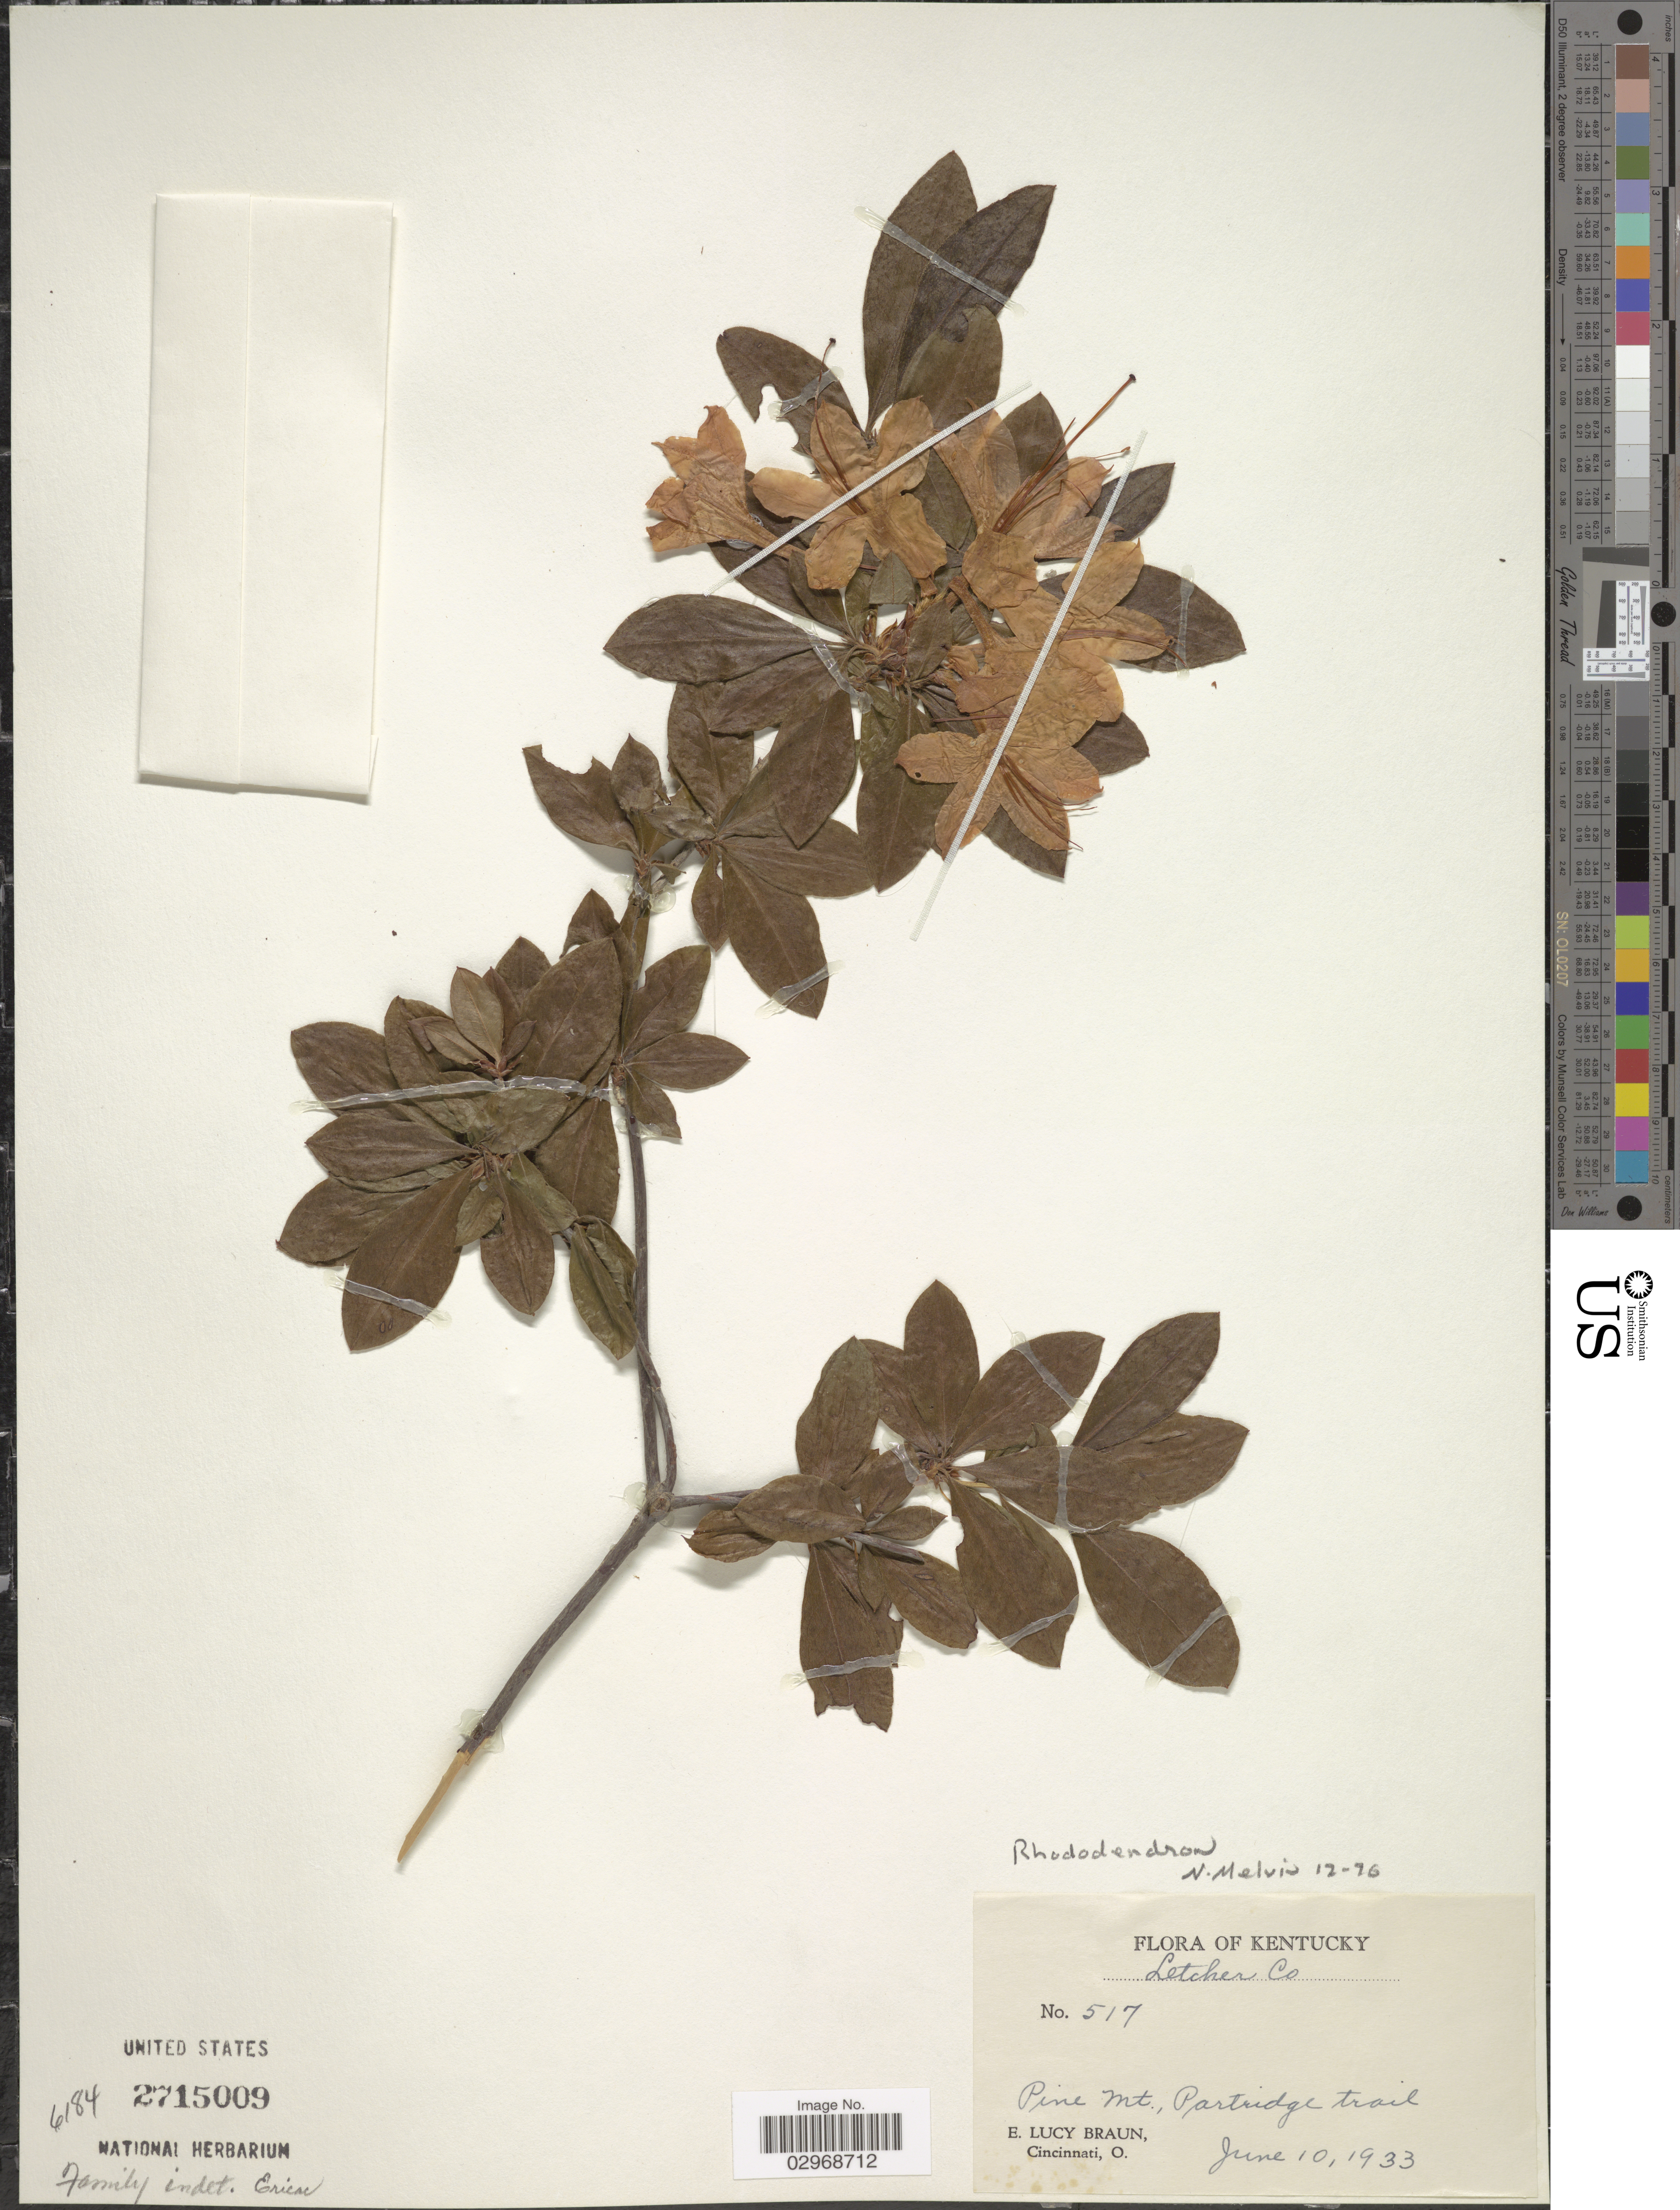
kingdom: Plantae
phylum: Tracheophyta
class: Magnoliopsida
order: Ericales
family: Ericaceae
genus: Rhododendron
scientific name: Rhododendron sp.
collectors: E. L. Braun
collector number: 517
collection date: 1933-06-10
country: United States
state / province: Kentucky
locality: Letcher Co., Pine Mt. Partridge trail.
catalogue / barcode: US 2715009